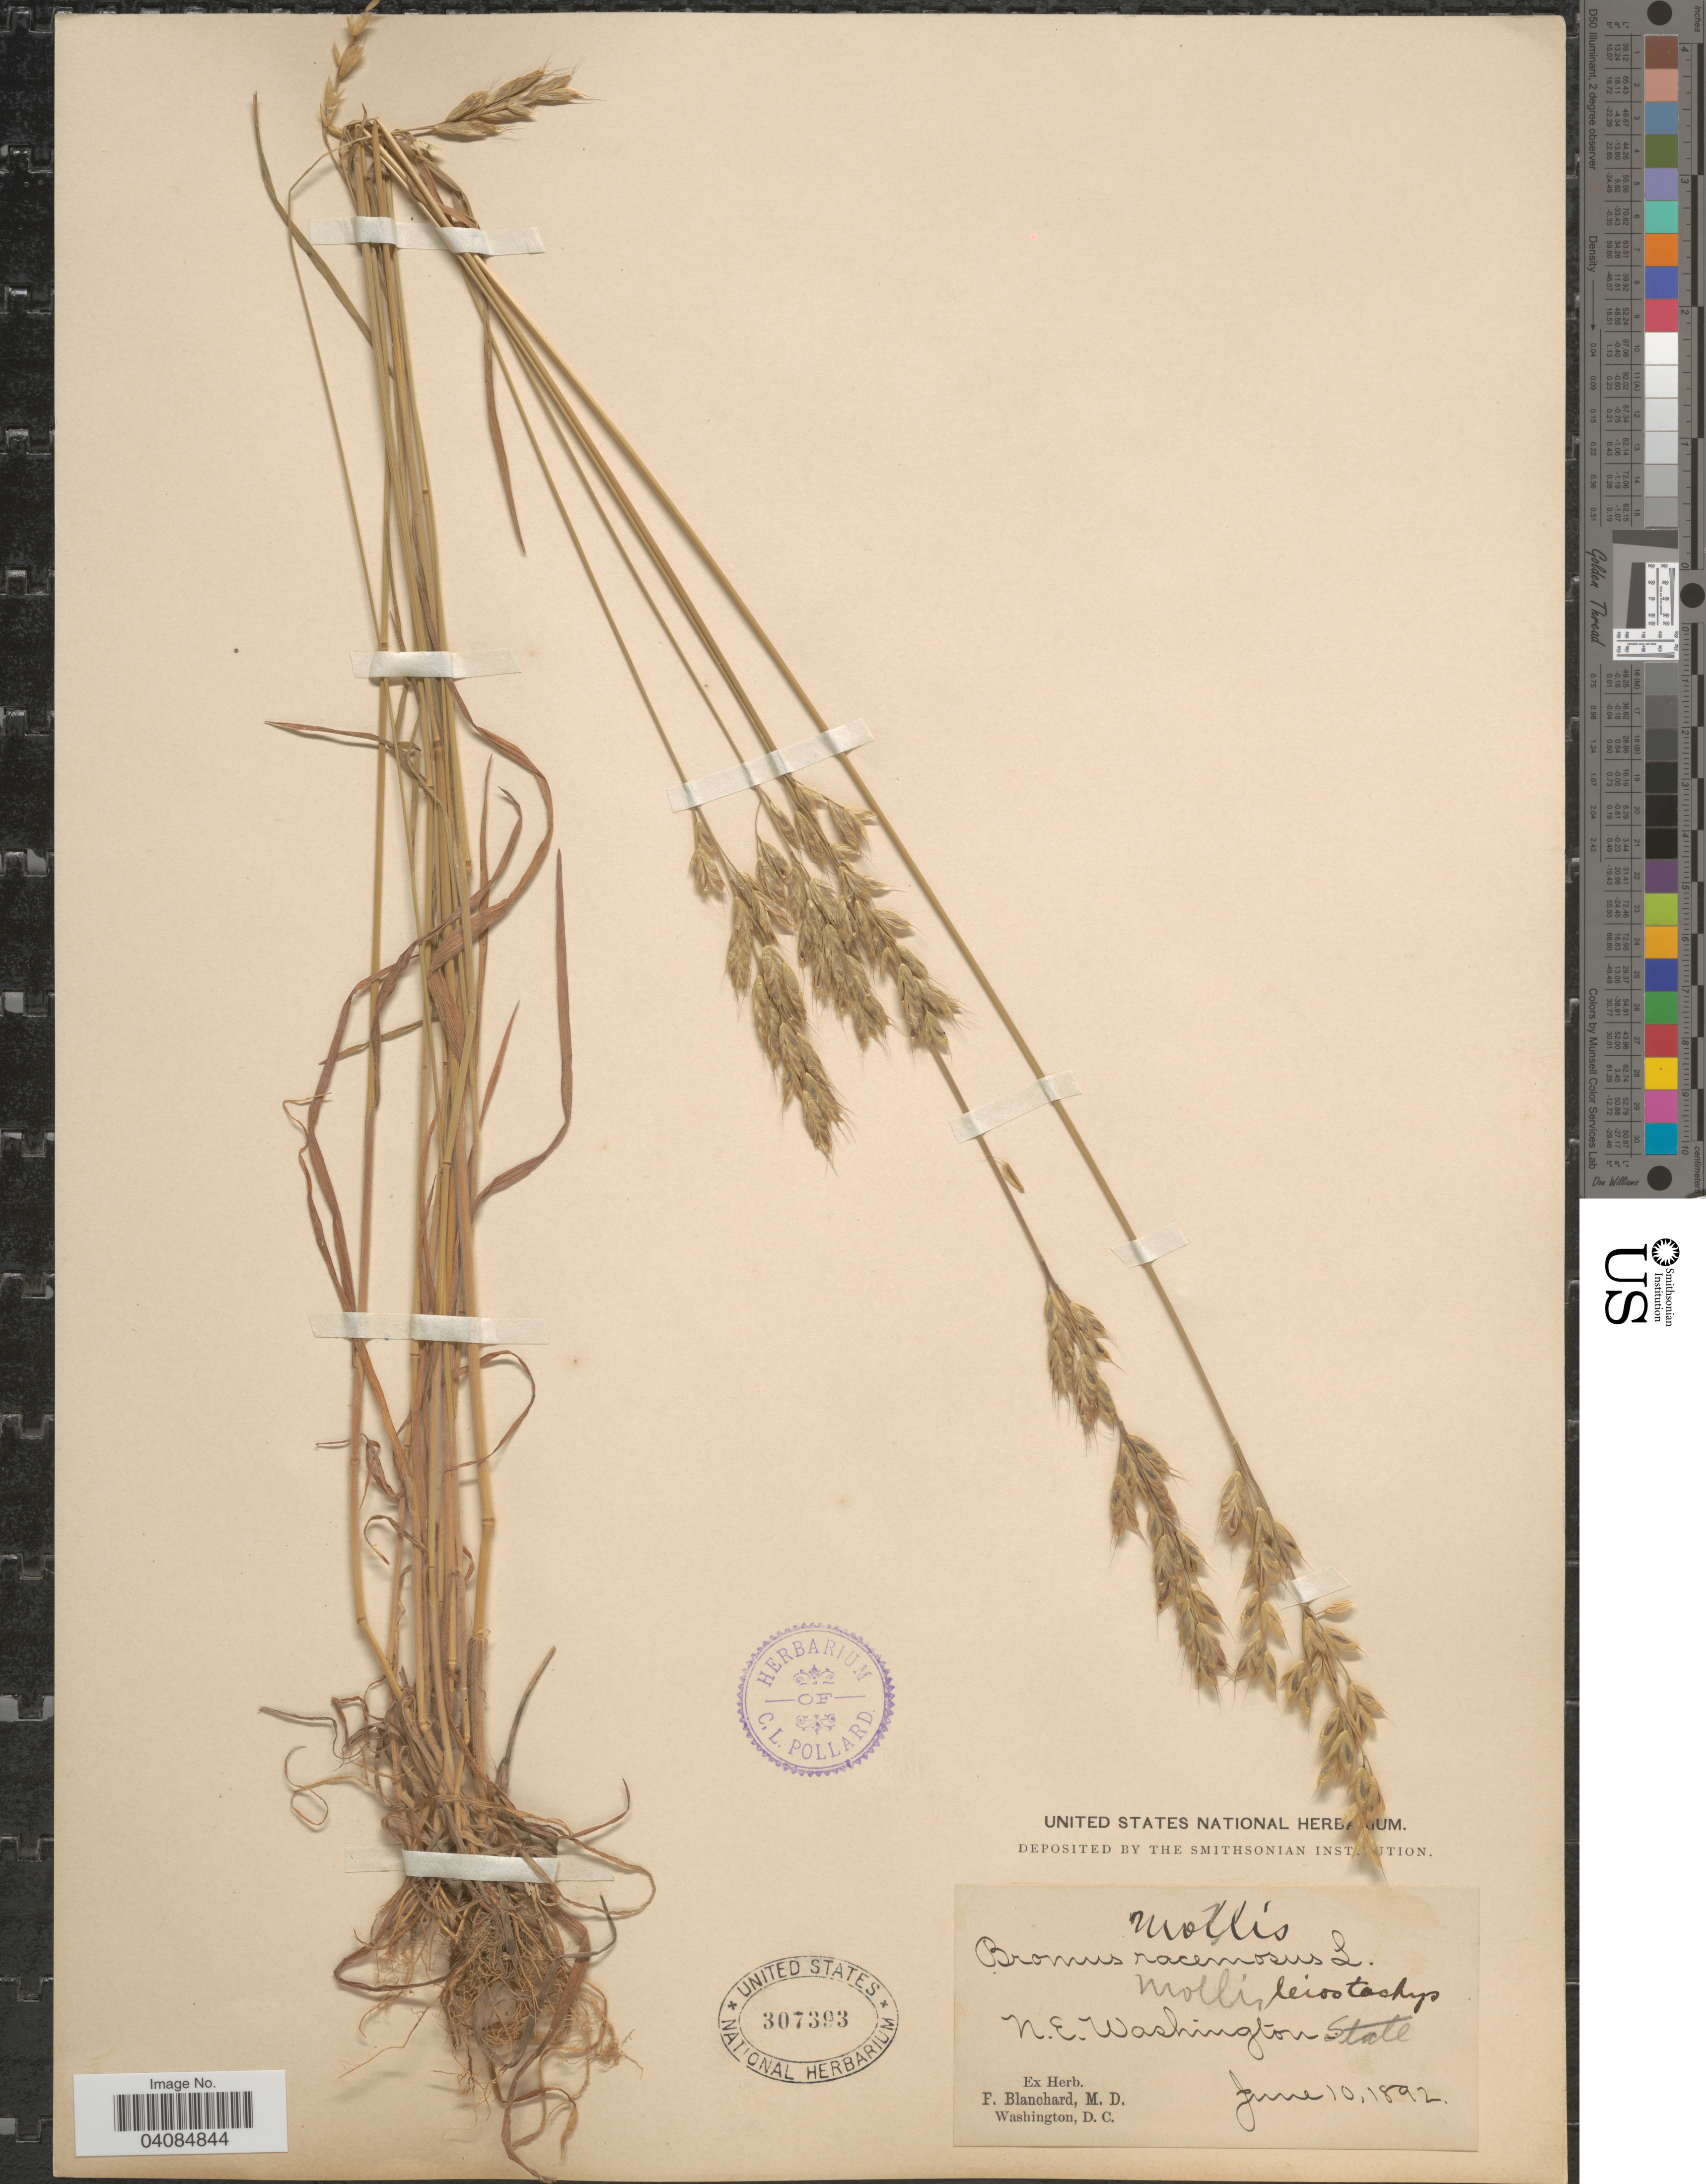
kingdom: Plantae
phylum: Tracheophyta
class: Liliopsida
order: Poales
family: Poaceae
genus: Bromus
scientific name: Bromus racemosus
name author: L.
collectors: ex herb. F. Blanchard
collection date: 1892-06-10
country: United States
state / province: Washington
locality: N.E. Washington.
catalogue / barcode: US 307393